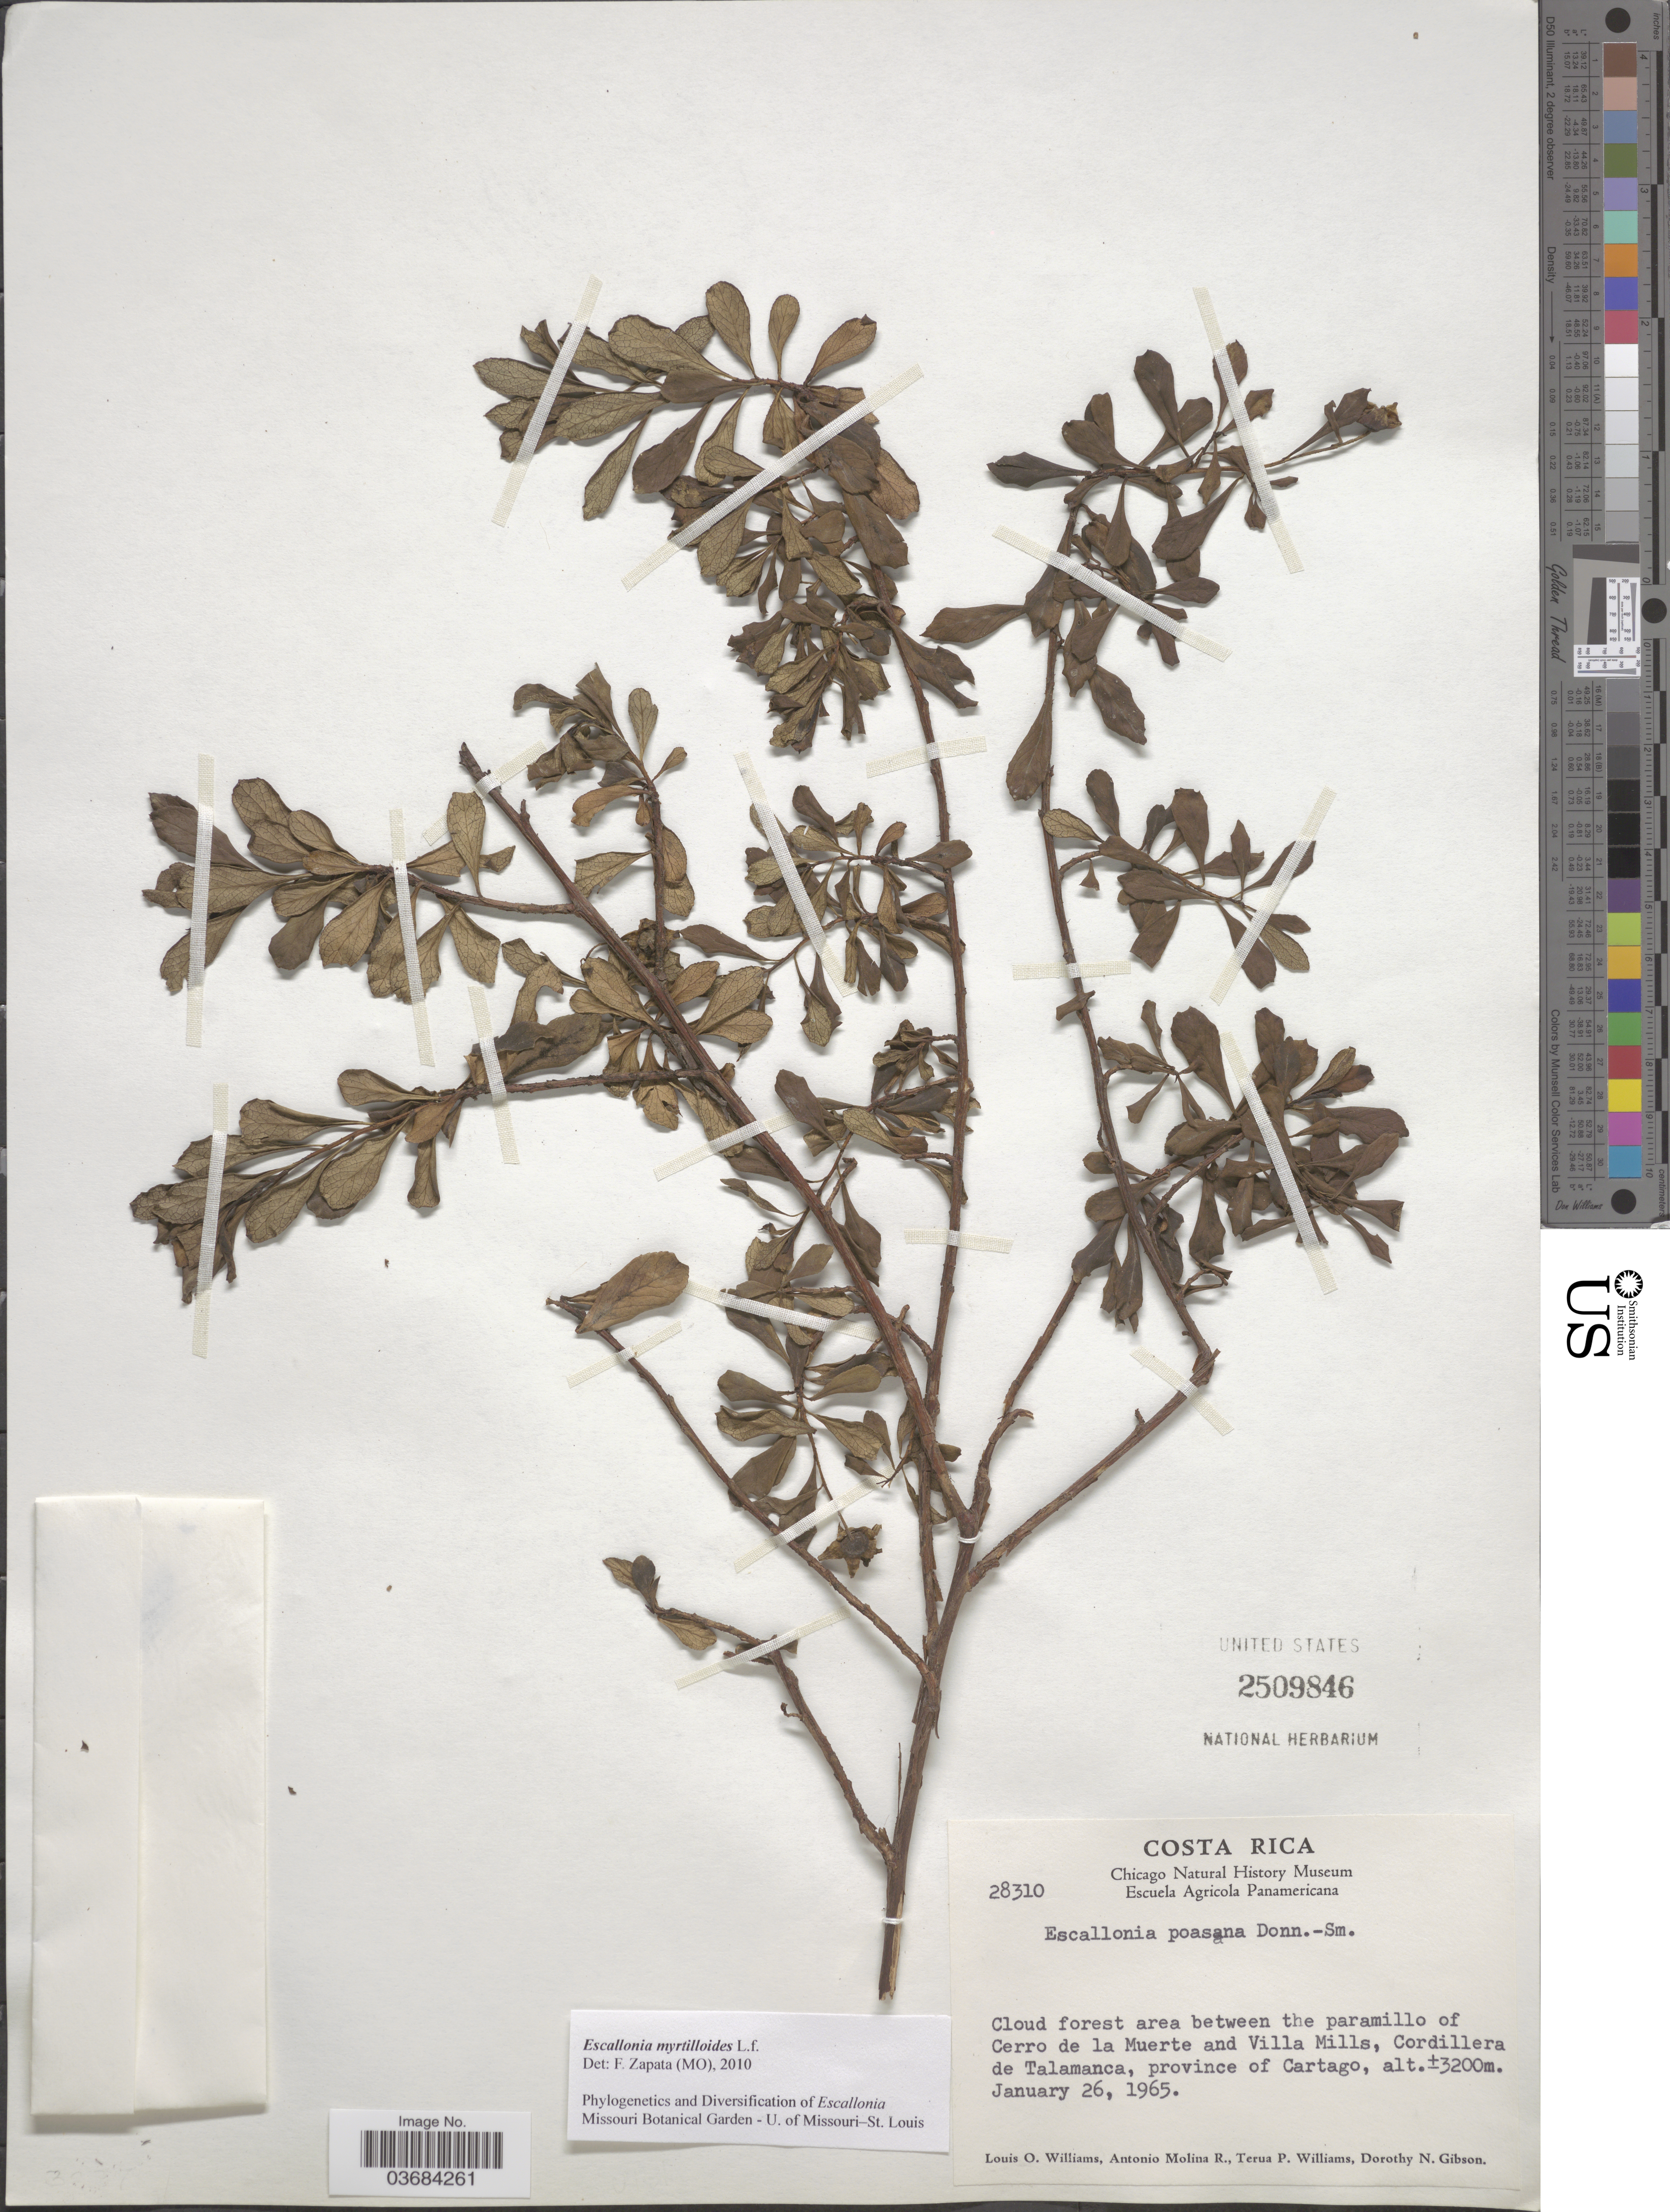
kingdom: Plantae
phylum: Tracheophyta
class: Magnoliopsida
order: Escalloniales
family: Escalloniaceae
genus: Escallonia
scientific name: Escallonia myrtilloides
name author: L. f.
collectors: L. O. Williams, A. Molina R., T. Williams & D. N. Gibson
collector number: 28310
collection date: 1965-01-26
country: Costa Rica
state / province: Cartago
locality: Cloud forest area between the paramillo of Cerro de la Muerte and Villa Mills, Cordillera de Talamanca.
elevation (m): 3200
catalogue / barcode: US 2509846